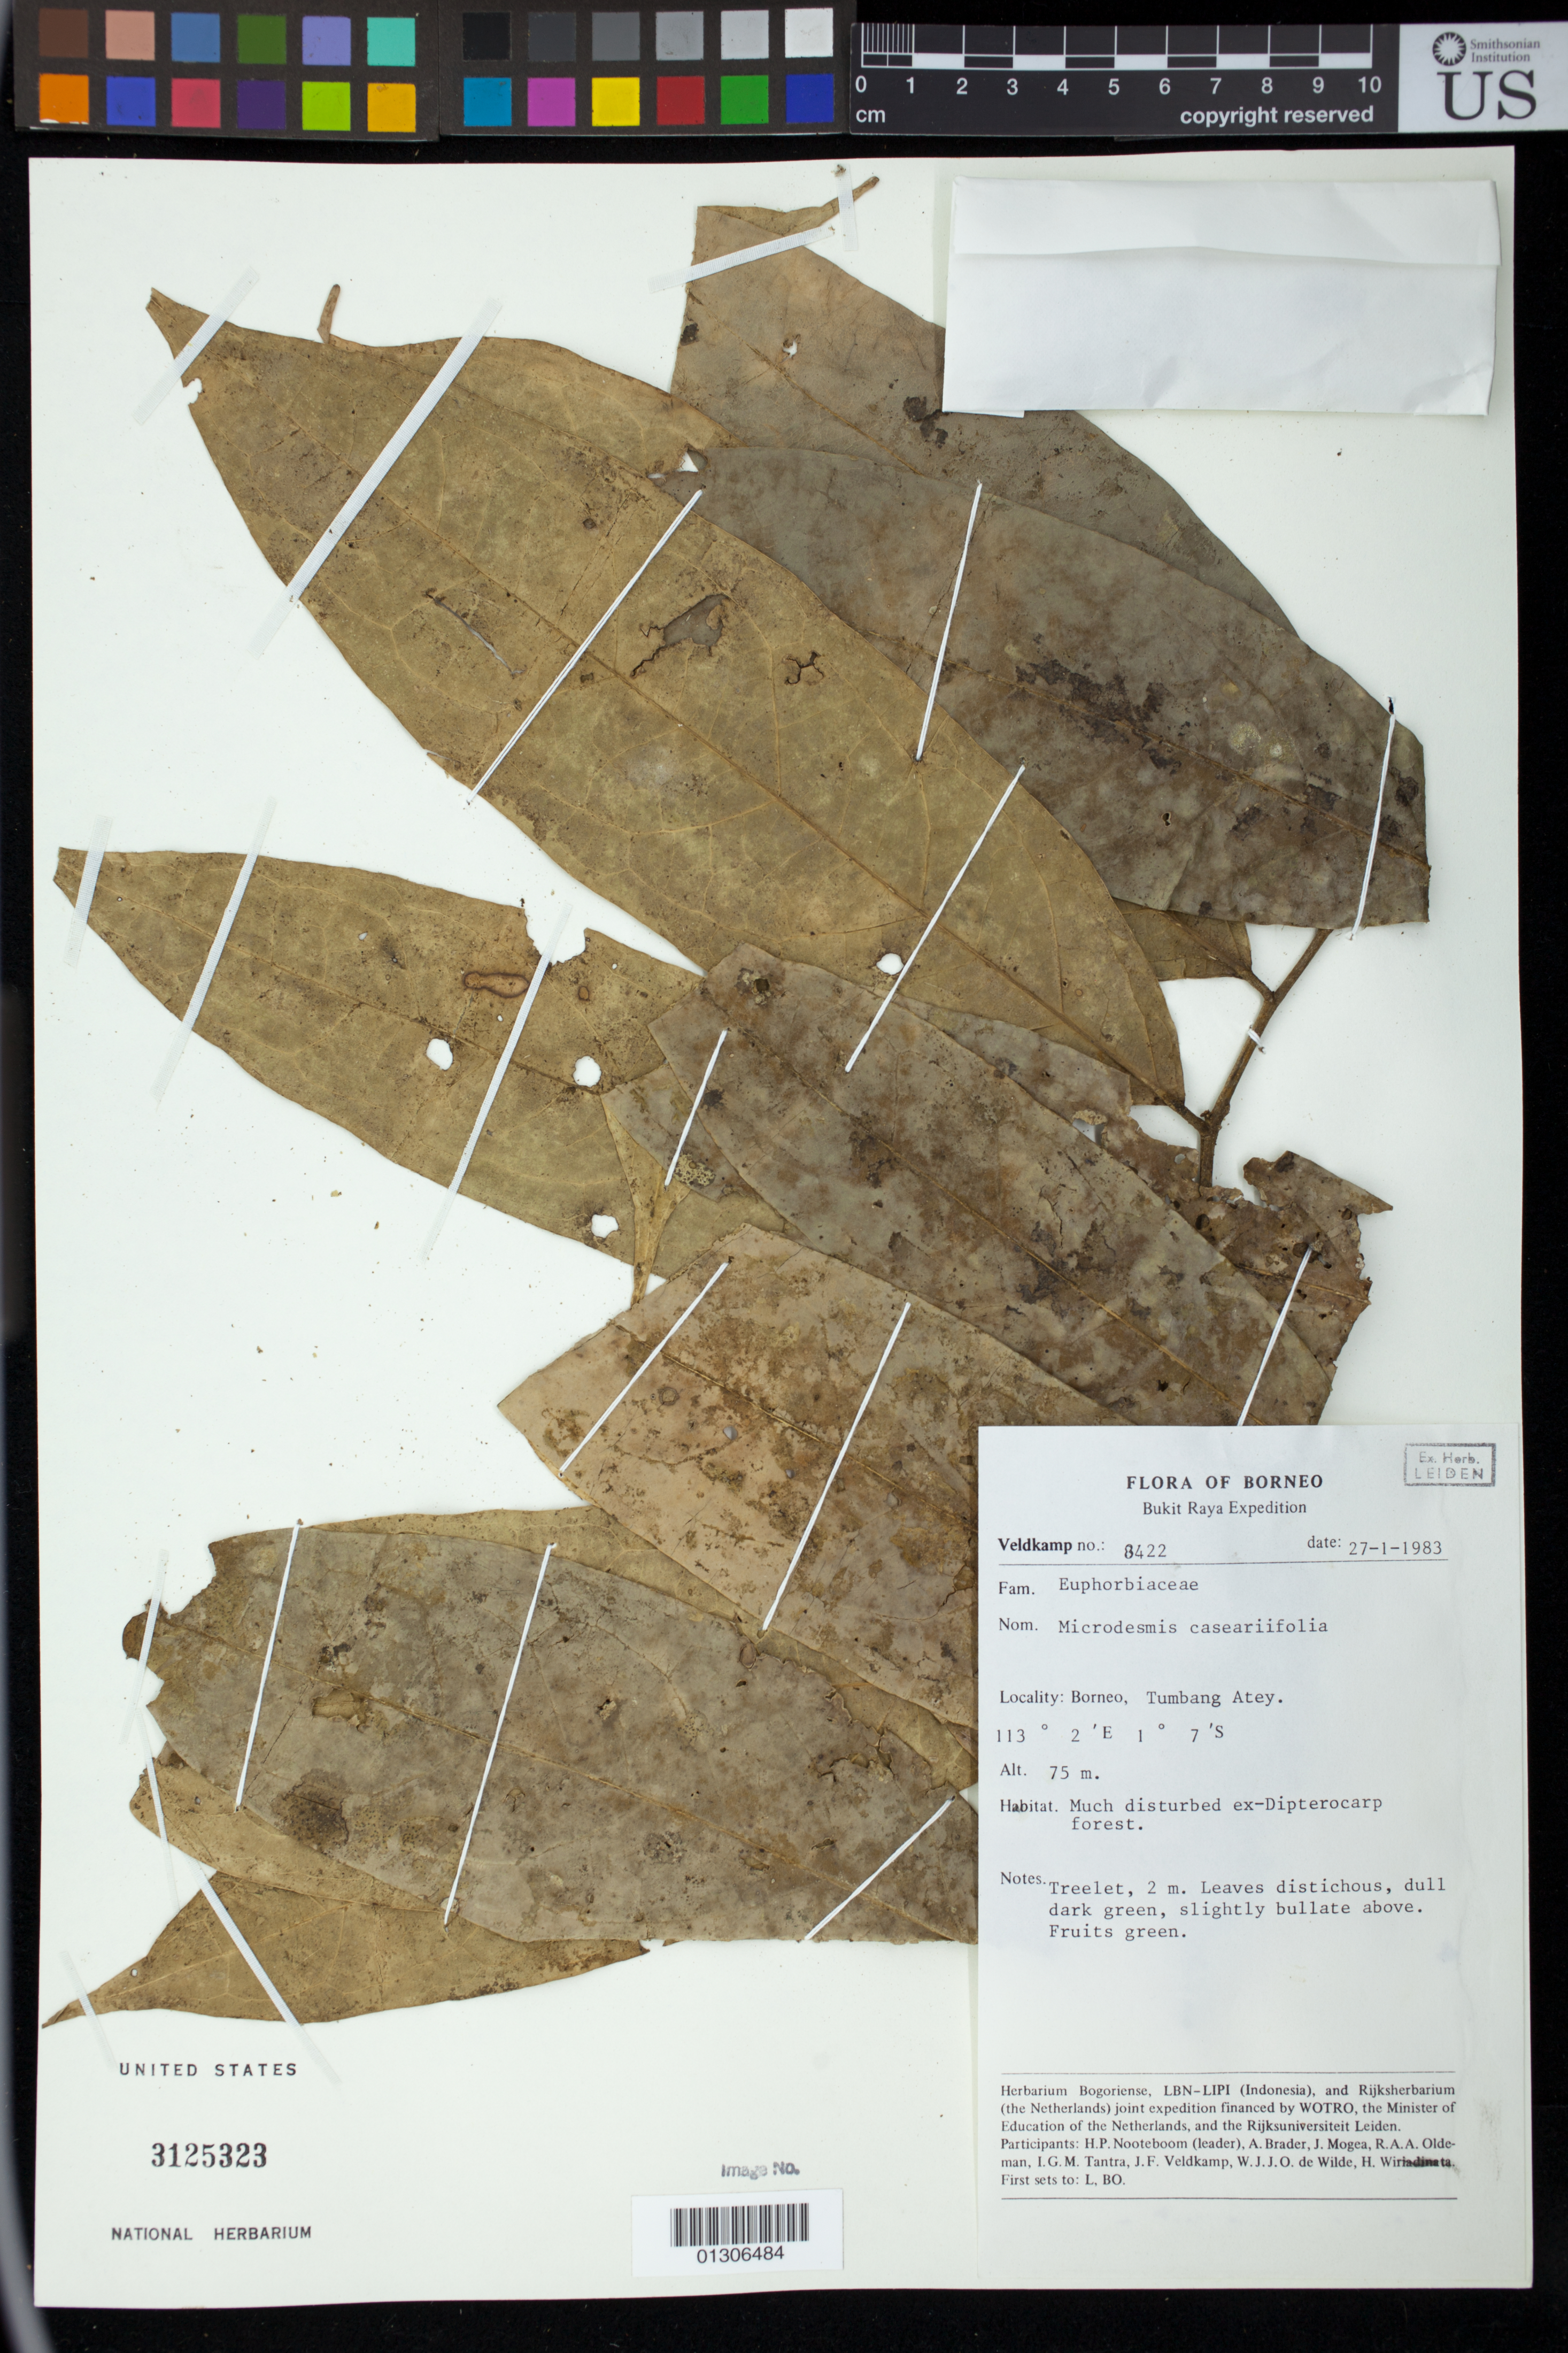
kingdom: Plantae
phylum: Tracheophyta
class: Magnoliopsida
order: Malpighiales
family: Pandaceae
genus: Microdesmis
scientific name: Microdesmis casearifolia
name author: Planch. & Hook.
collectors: J. F. Veldkamp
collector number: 8422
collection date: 1983-01-27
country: Indonesia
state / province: Kalimantan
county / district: Kalimantan Tengah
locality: Borneo, Tumbang Atey.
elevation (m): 75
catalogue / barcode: US 3125323